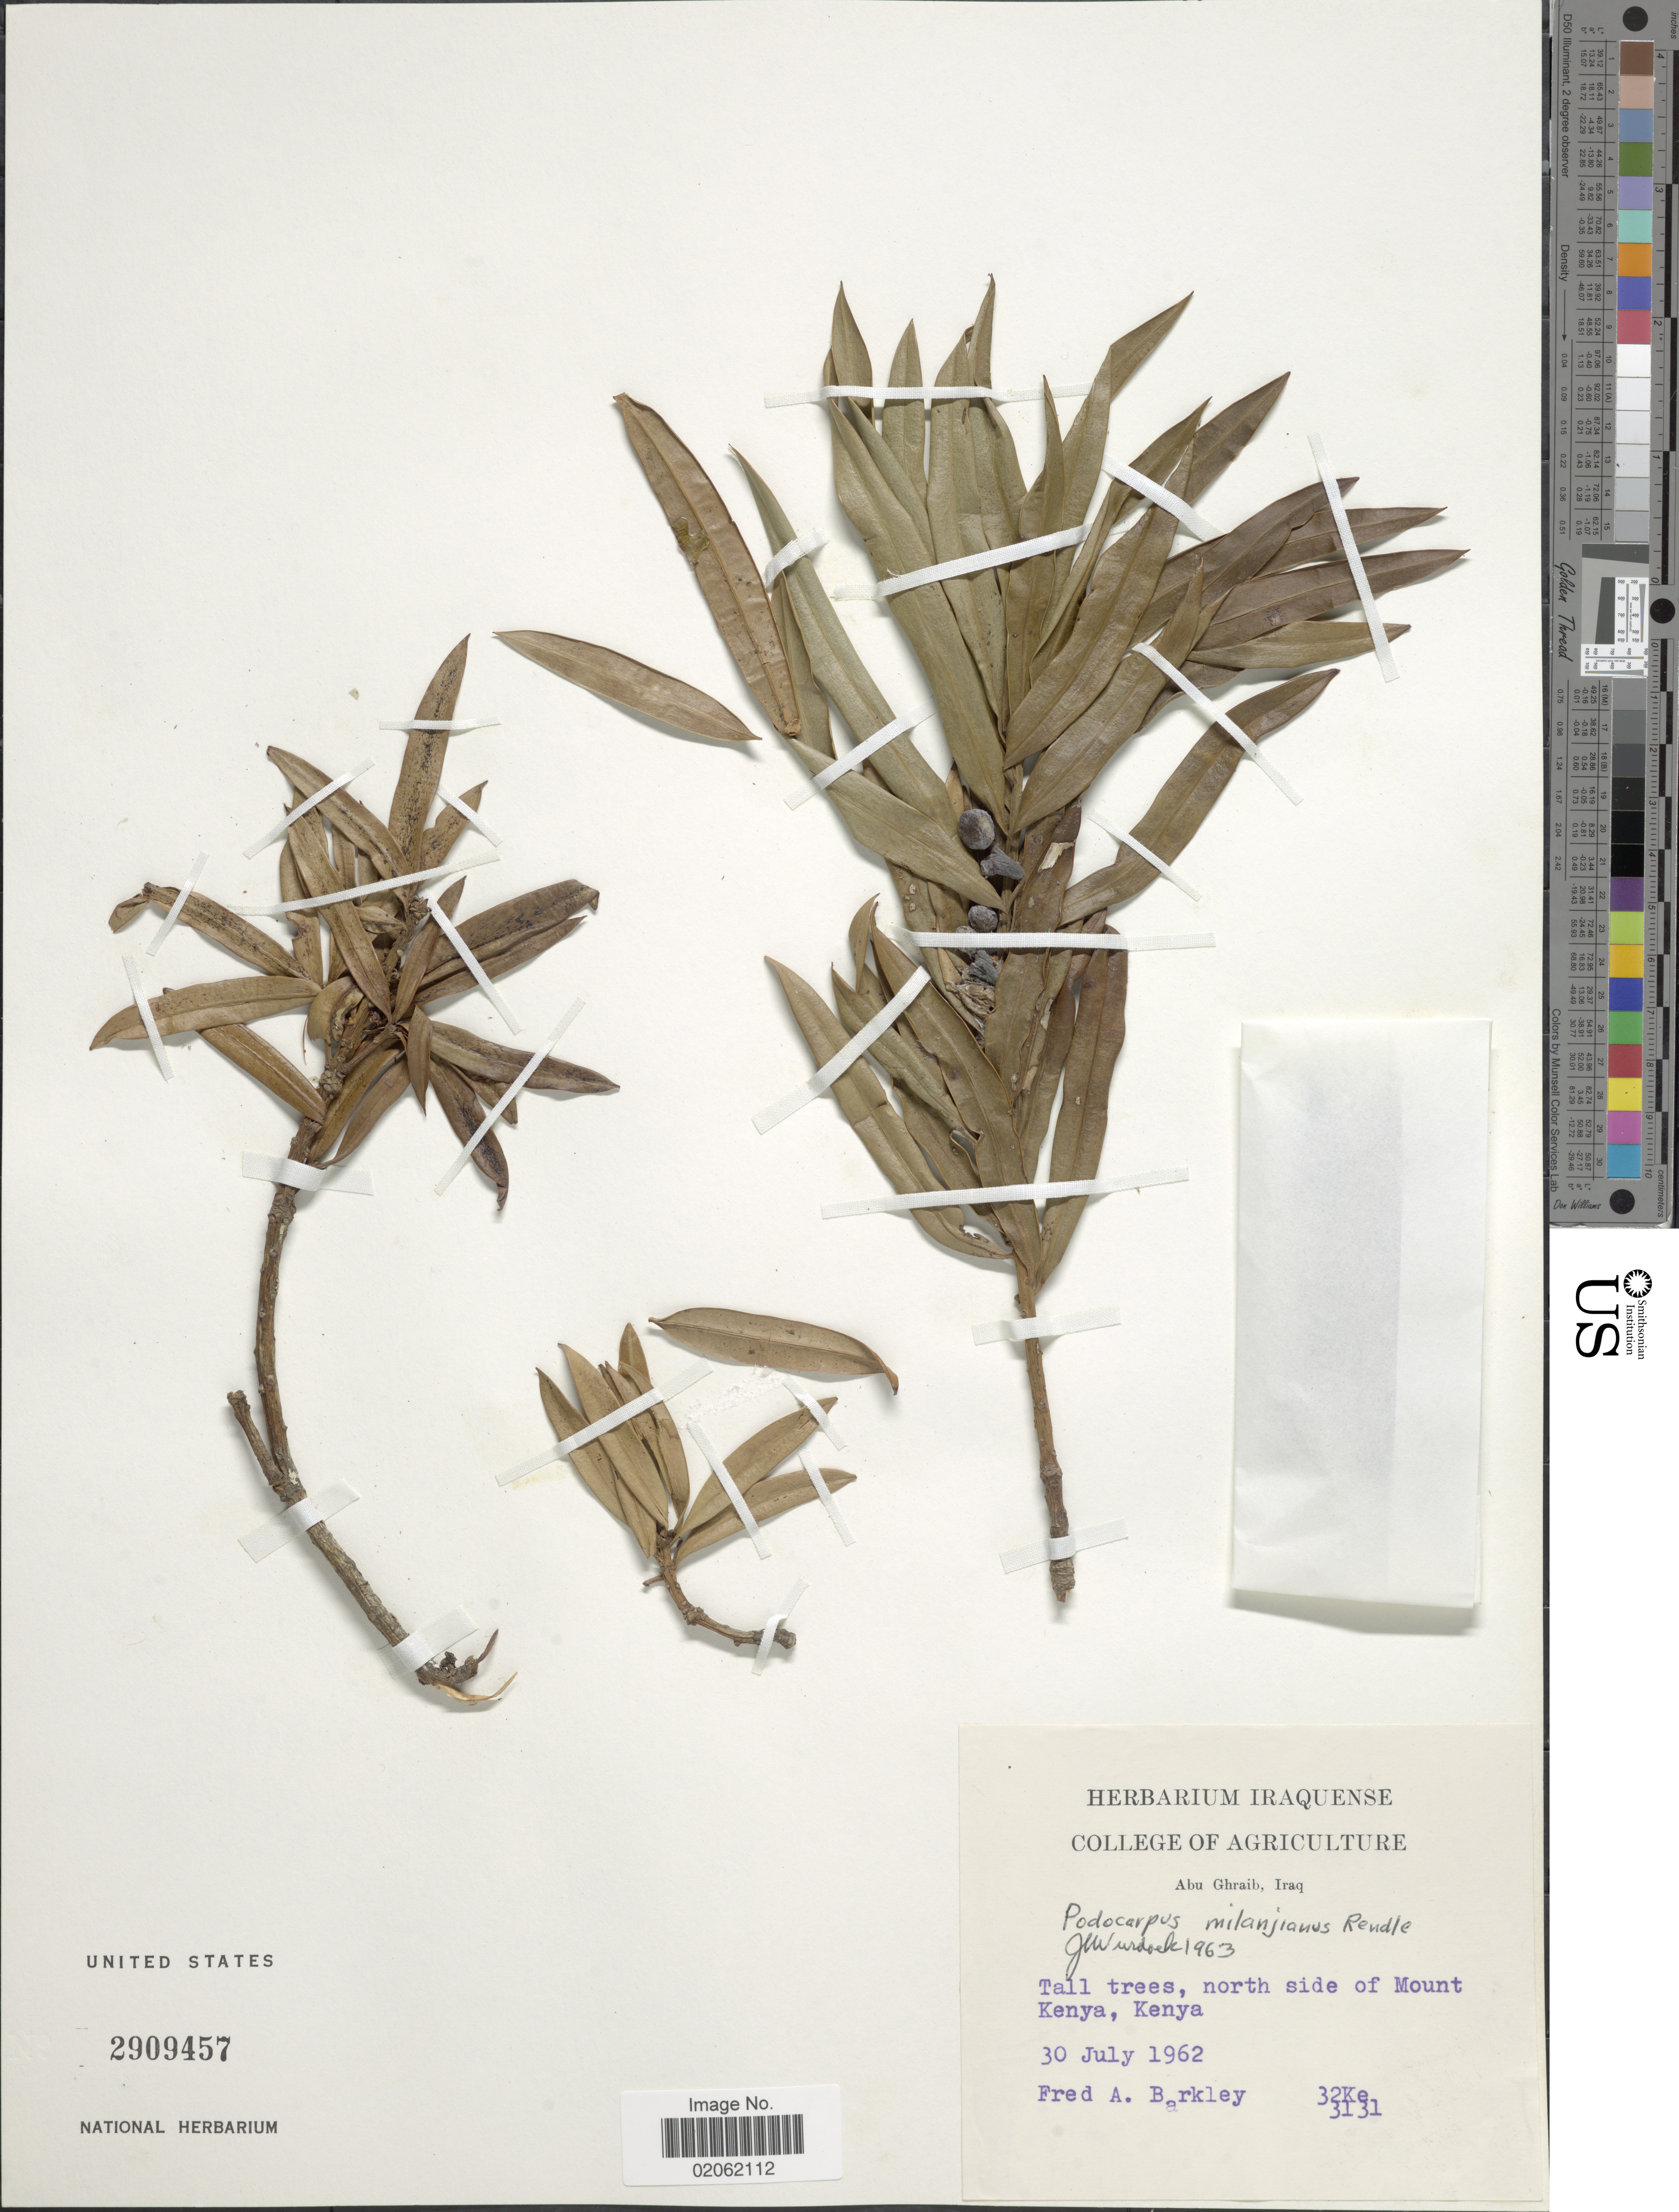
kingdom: Plantae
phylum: Tracheophyta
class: Pinopsida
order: Pinales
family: Podocarpaceae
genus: Podocarpus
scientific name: Podocarpus milanjianus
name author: Rendle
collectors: F. A. Barkley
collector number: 32Ke3131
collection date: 1962-07-30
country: Kenya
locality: Tall trees, north side of Mount Kenya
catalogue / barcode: US 2909457